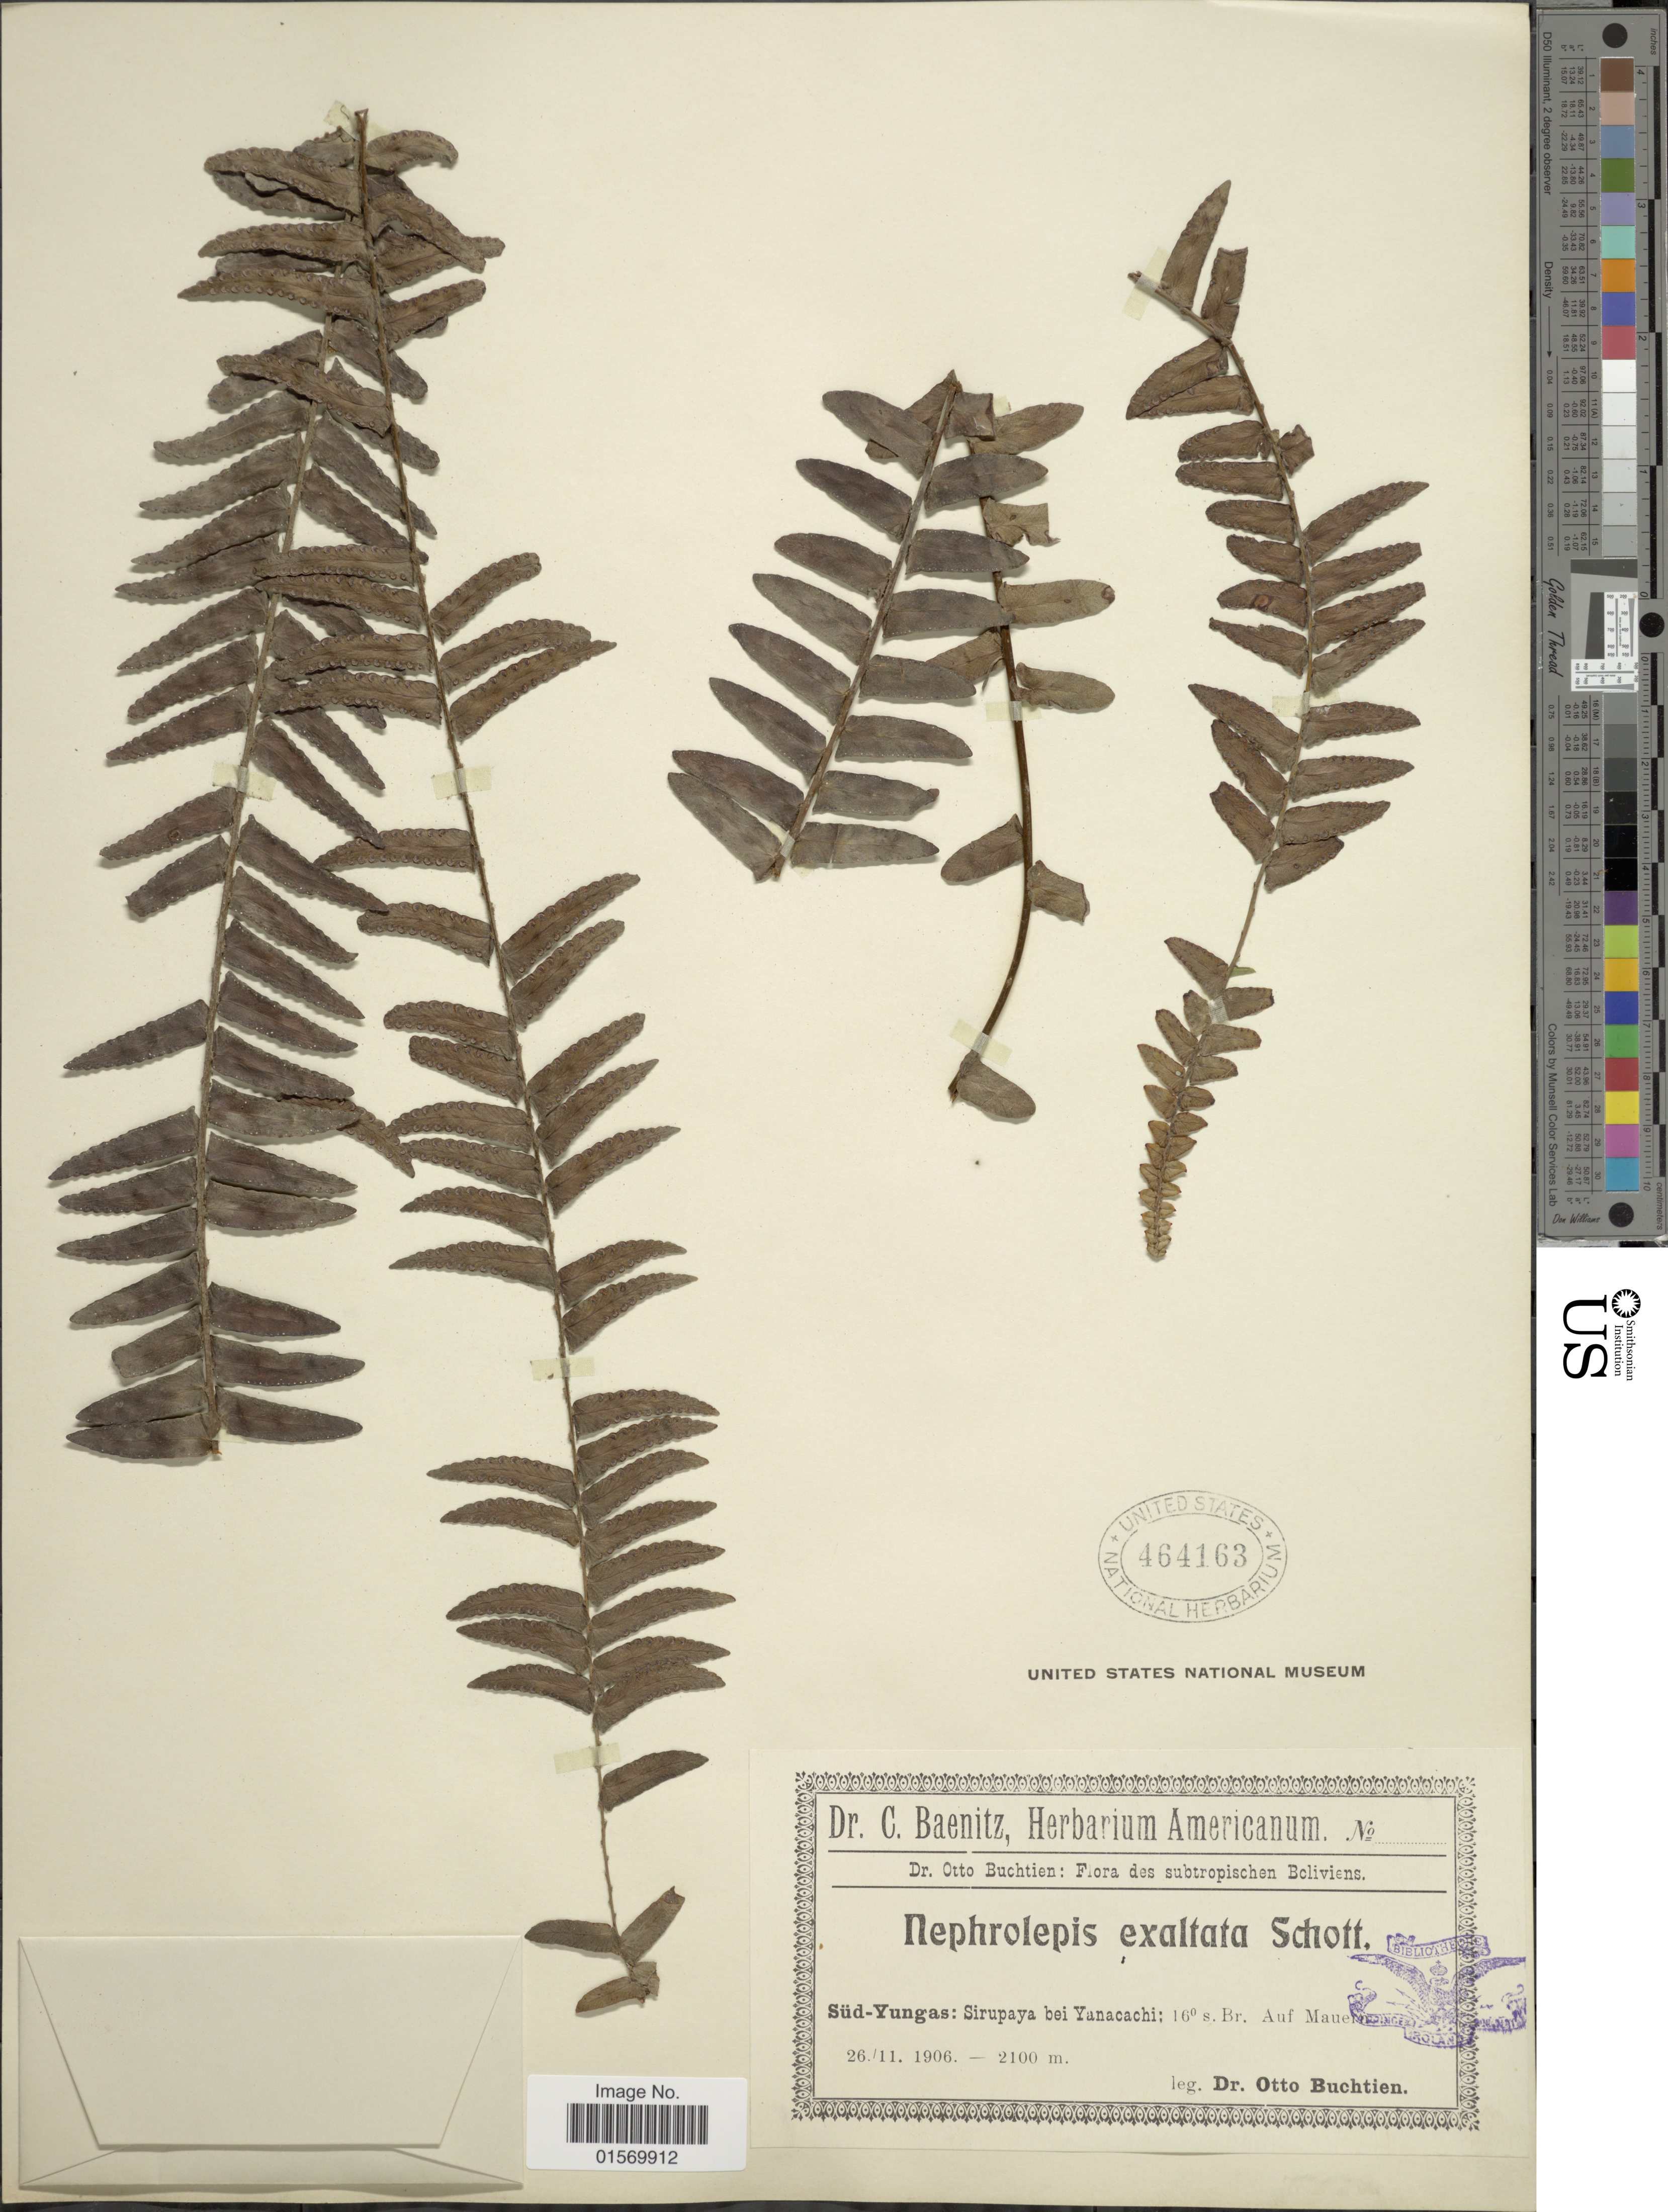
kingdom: Plantae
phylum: Tracheophyta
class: Polypodiopsida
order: Polypodiales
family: Nephrolepidaceae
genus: Nephrolepis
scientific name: Nephrolepis pendula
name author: (Raddi) J. Sm.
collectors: O. Buchtien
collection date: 1906-11-26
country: Bolivia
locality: Süd-Yungas: Sirupaya bei Yanacachi; 16° s. Br. Auf Mauern.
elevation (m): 2100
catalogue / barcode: US 464163